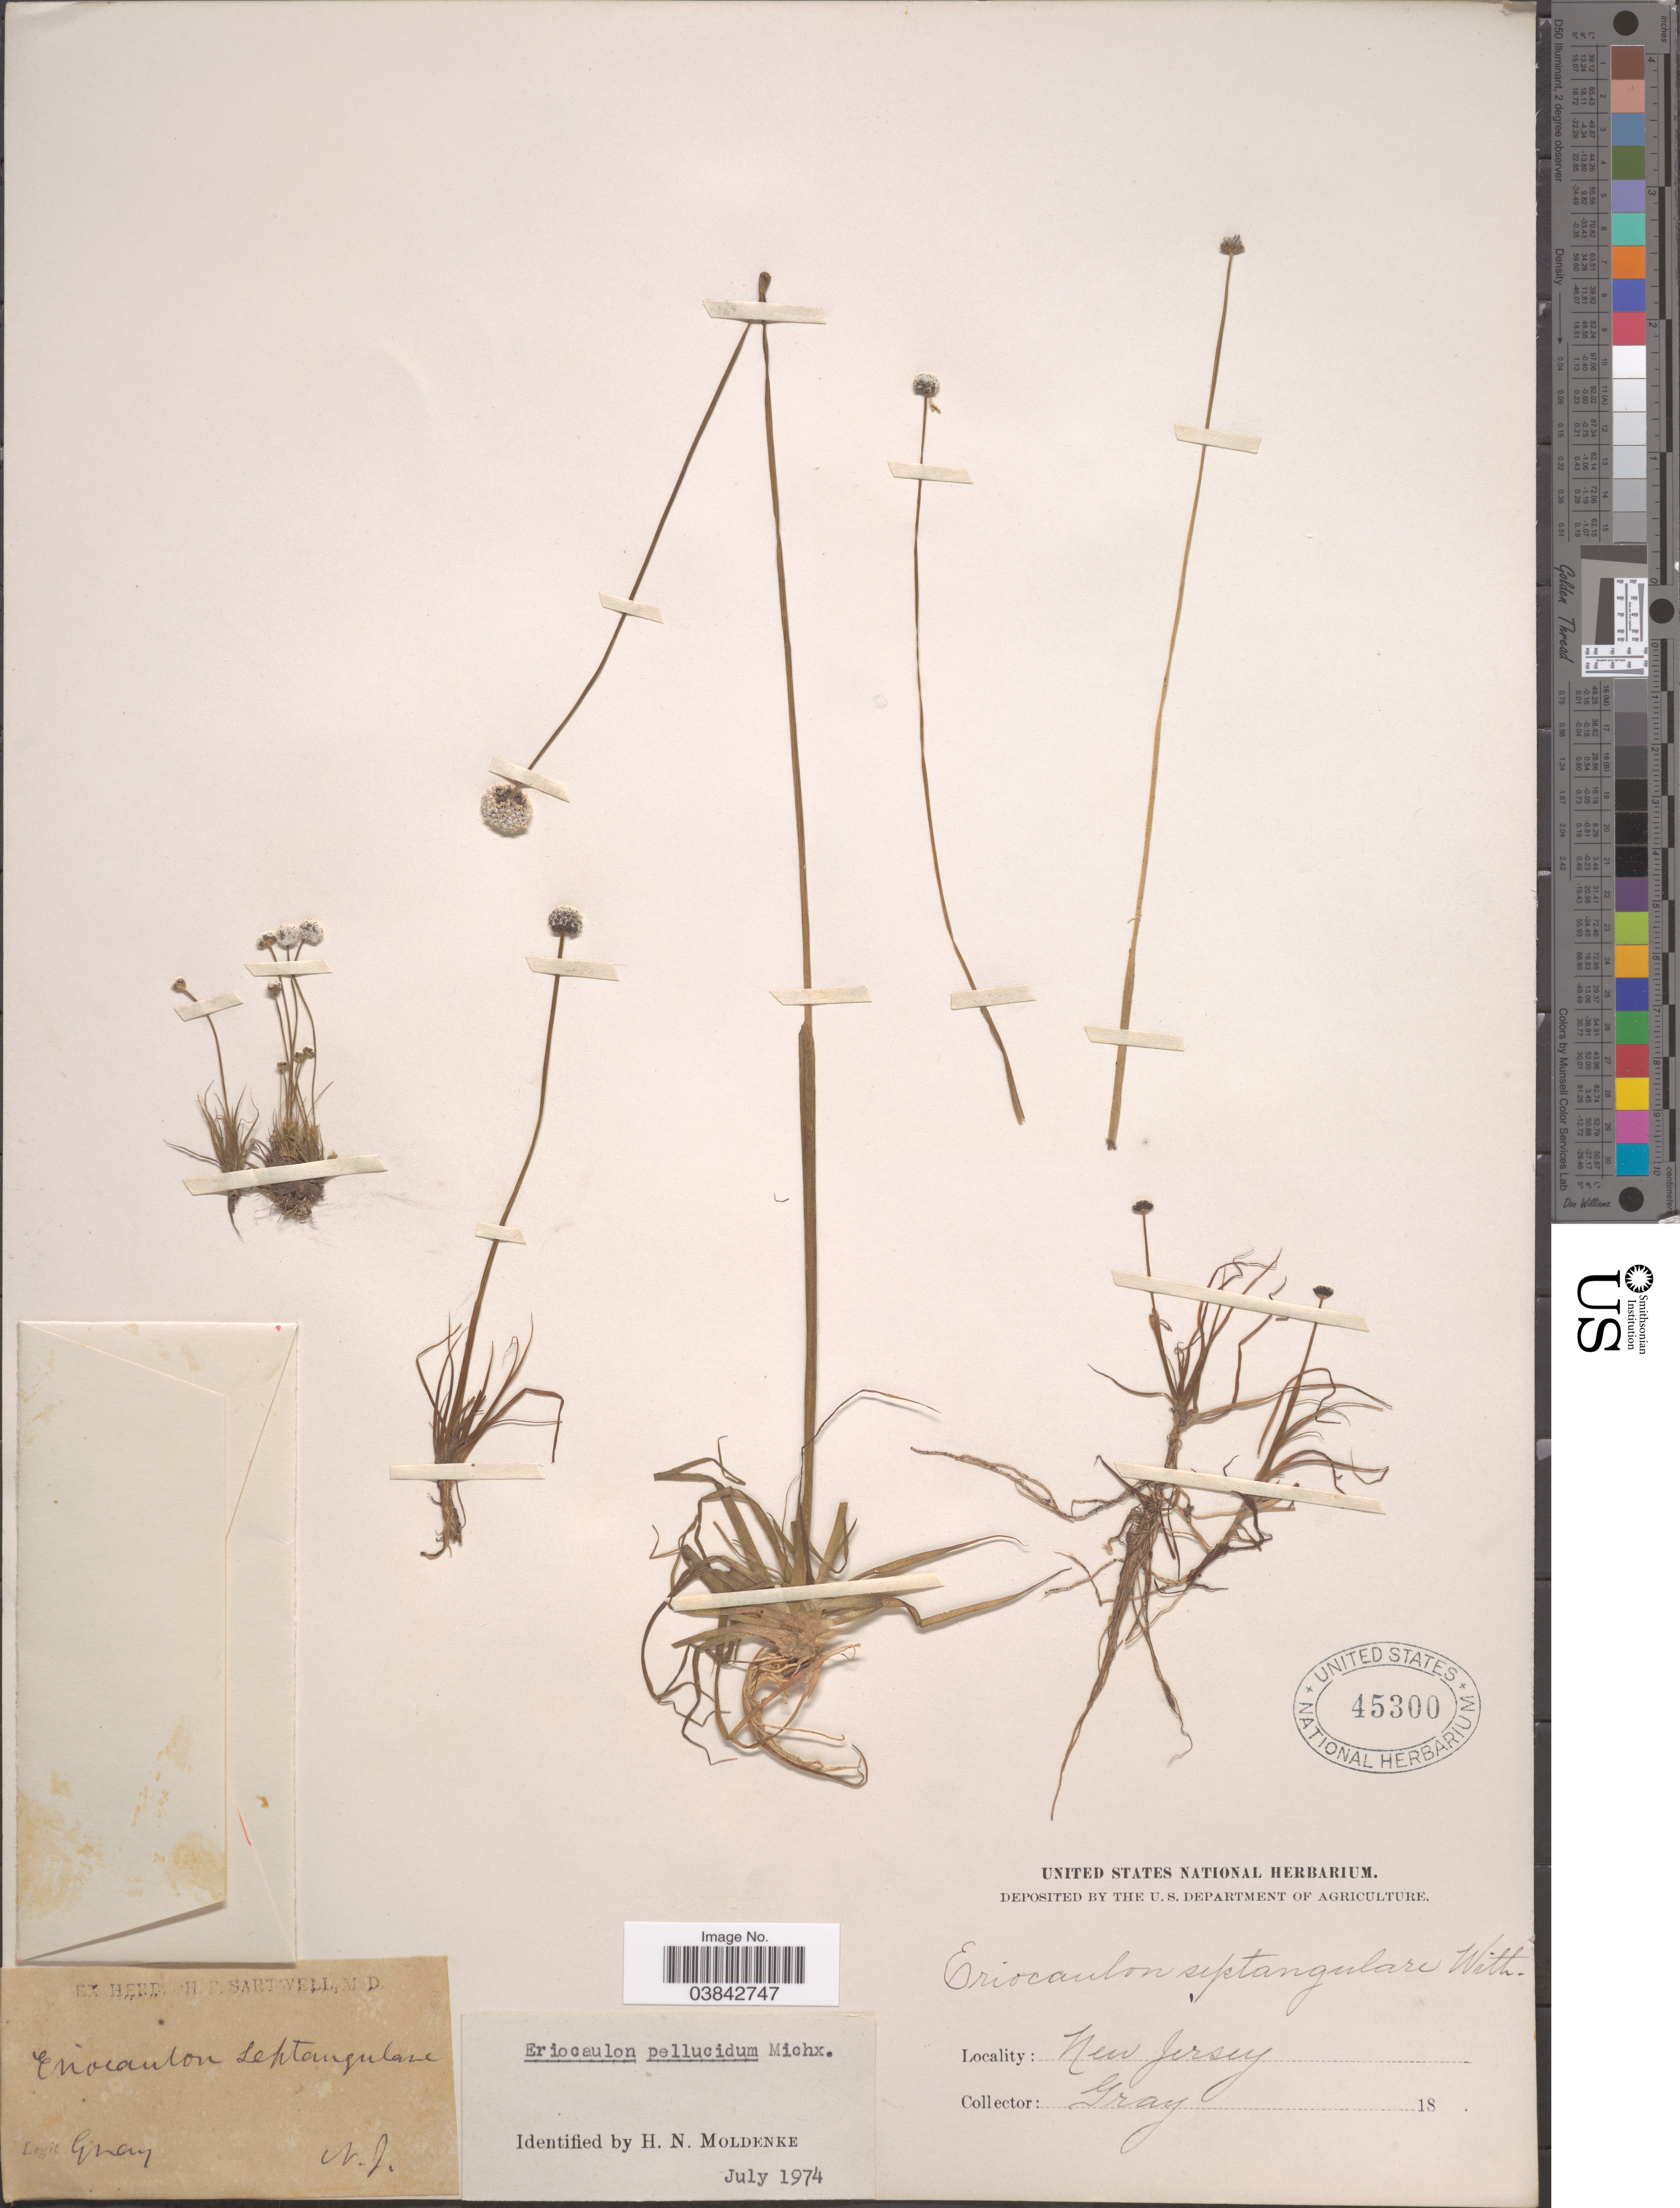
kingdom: Plantae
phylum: Tracheophyta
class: Liliopsida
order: Poales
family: Eriocaulaceae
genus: Eriocaulon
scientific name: Eriocaulon aquaticum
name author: (Hill) Druce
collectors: -- Gray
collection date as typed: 18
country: United States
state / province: New Jersey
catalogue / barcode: US 45300